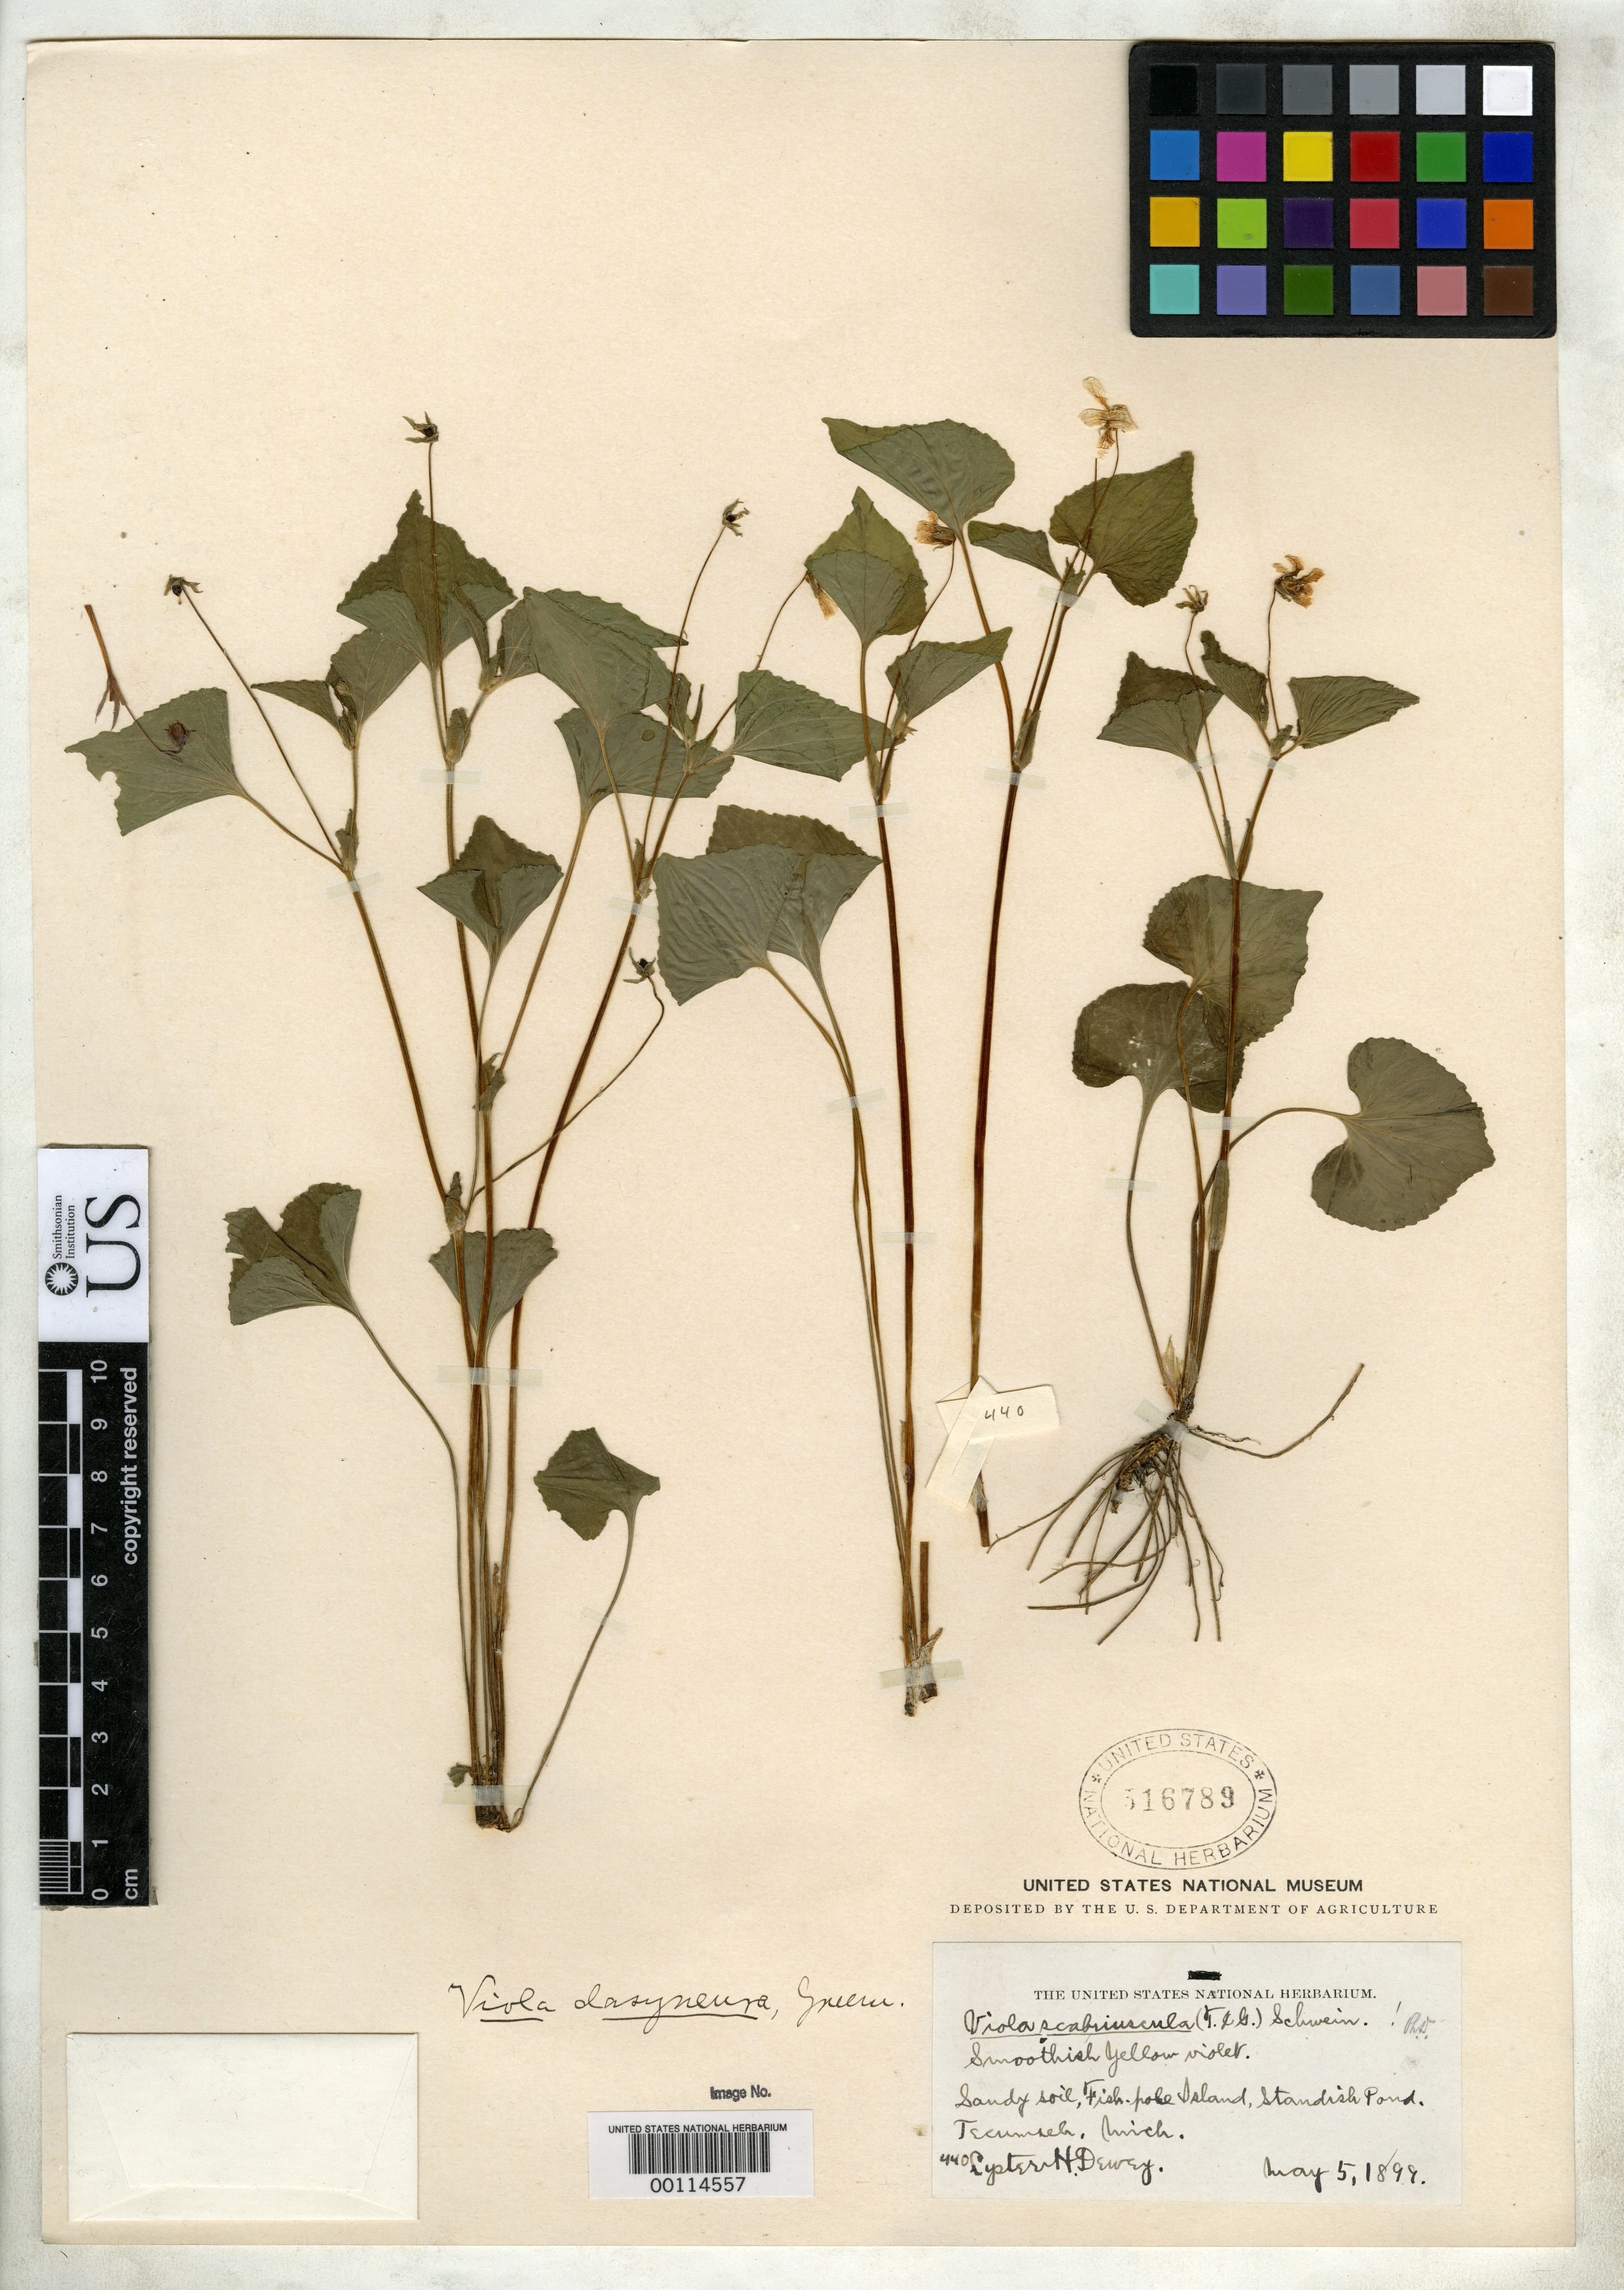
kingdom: Plantae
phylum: Tracheophyta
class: Magnoliopsida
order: Malpighiales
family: Violaceae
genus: Viola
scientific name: Viola dasyneura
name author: Greene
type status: Type Collection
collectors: L. H. Dewey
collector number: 440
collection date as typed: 05 May 1899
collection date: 1899-05-05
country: United States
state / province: Michigan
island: Fish Pole Island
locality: Tecumseh, Standish Pond.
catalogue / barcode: US 516789